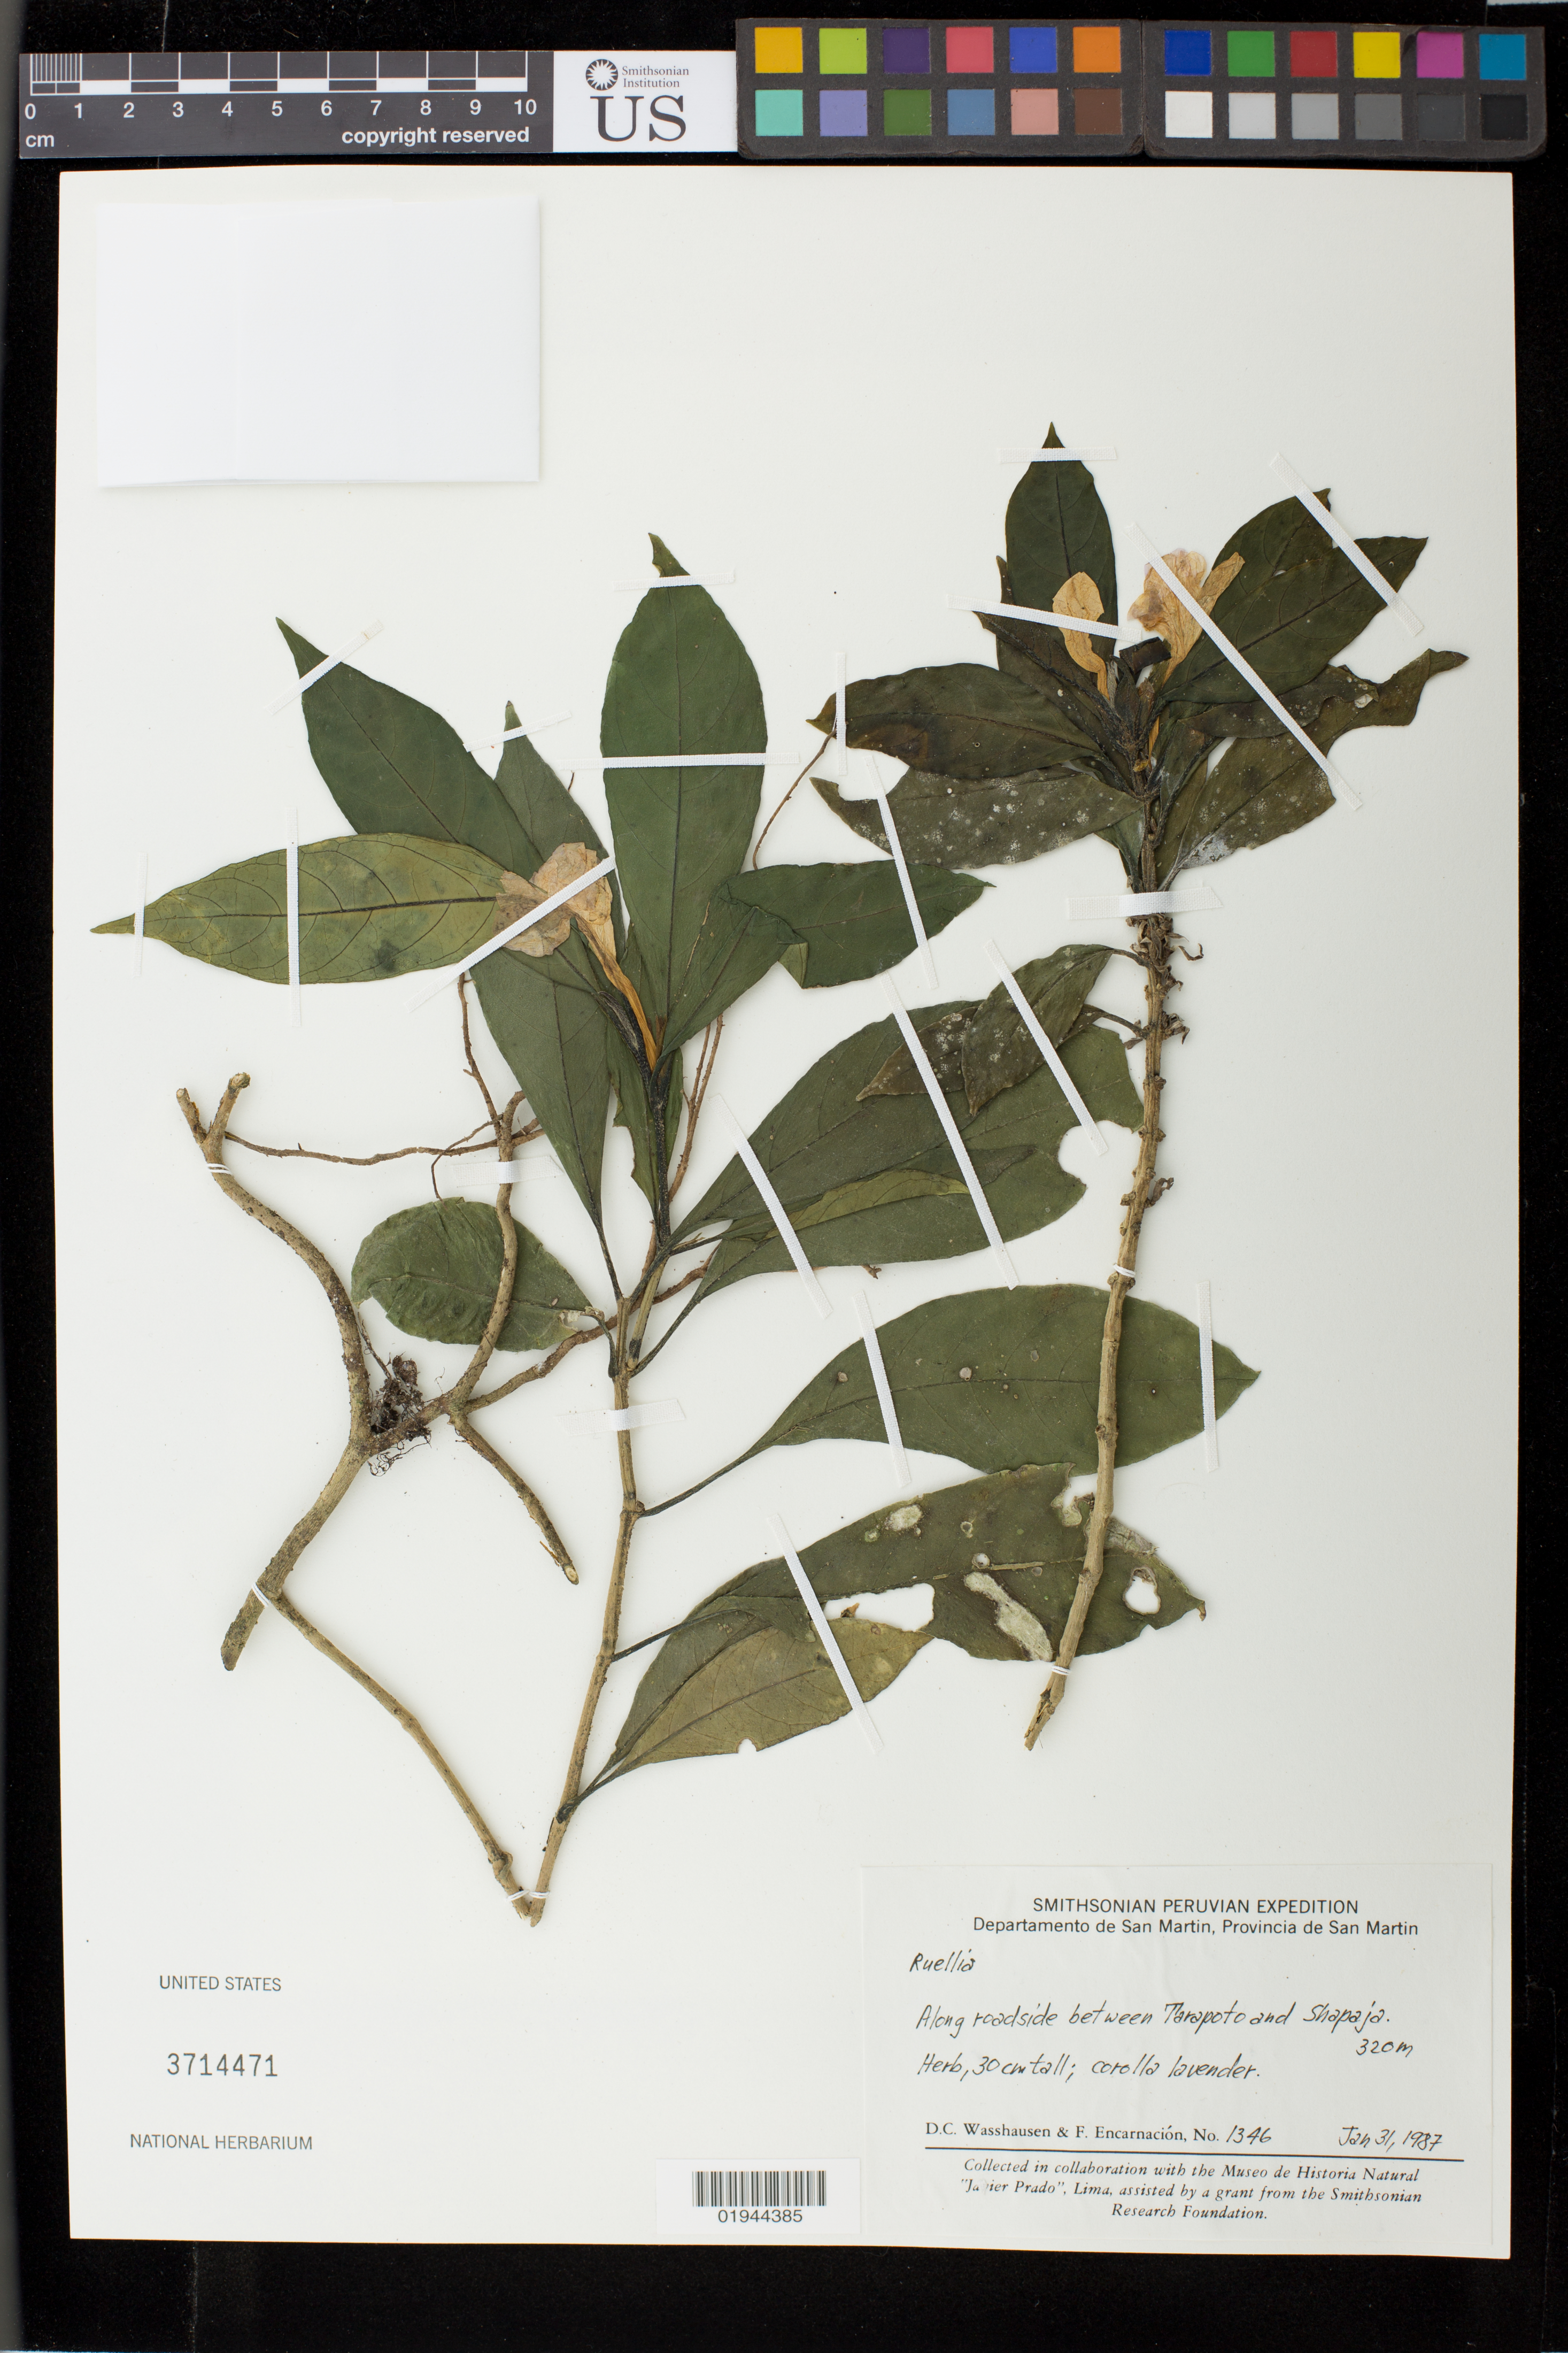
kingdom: Plantae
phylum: Tracheophyta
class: Magnoliopsida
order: Lamiales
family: Acanthaceae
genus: Ruellia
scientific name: Ruellia sp.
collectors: D. C. Wasshausen & F. Encarnación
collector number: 1346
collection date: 1987-01-31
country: Peru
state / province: San Martín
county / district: San Martín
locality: Along roadside between Tarapoto and Shapaja.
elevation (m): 320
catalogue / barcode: US 3714471